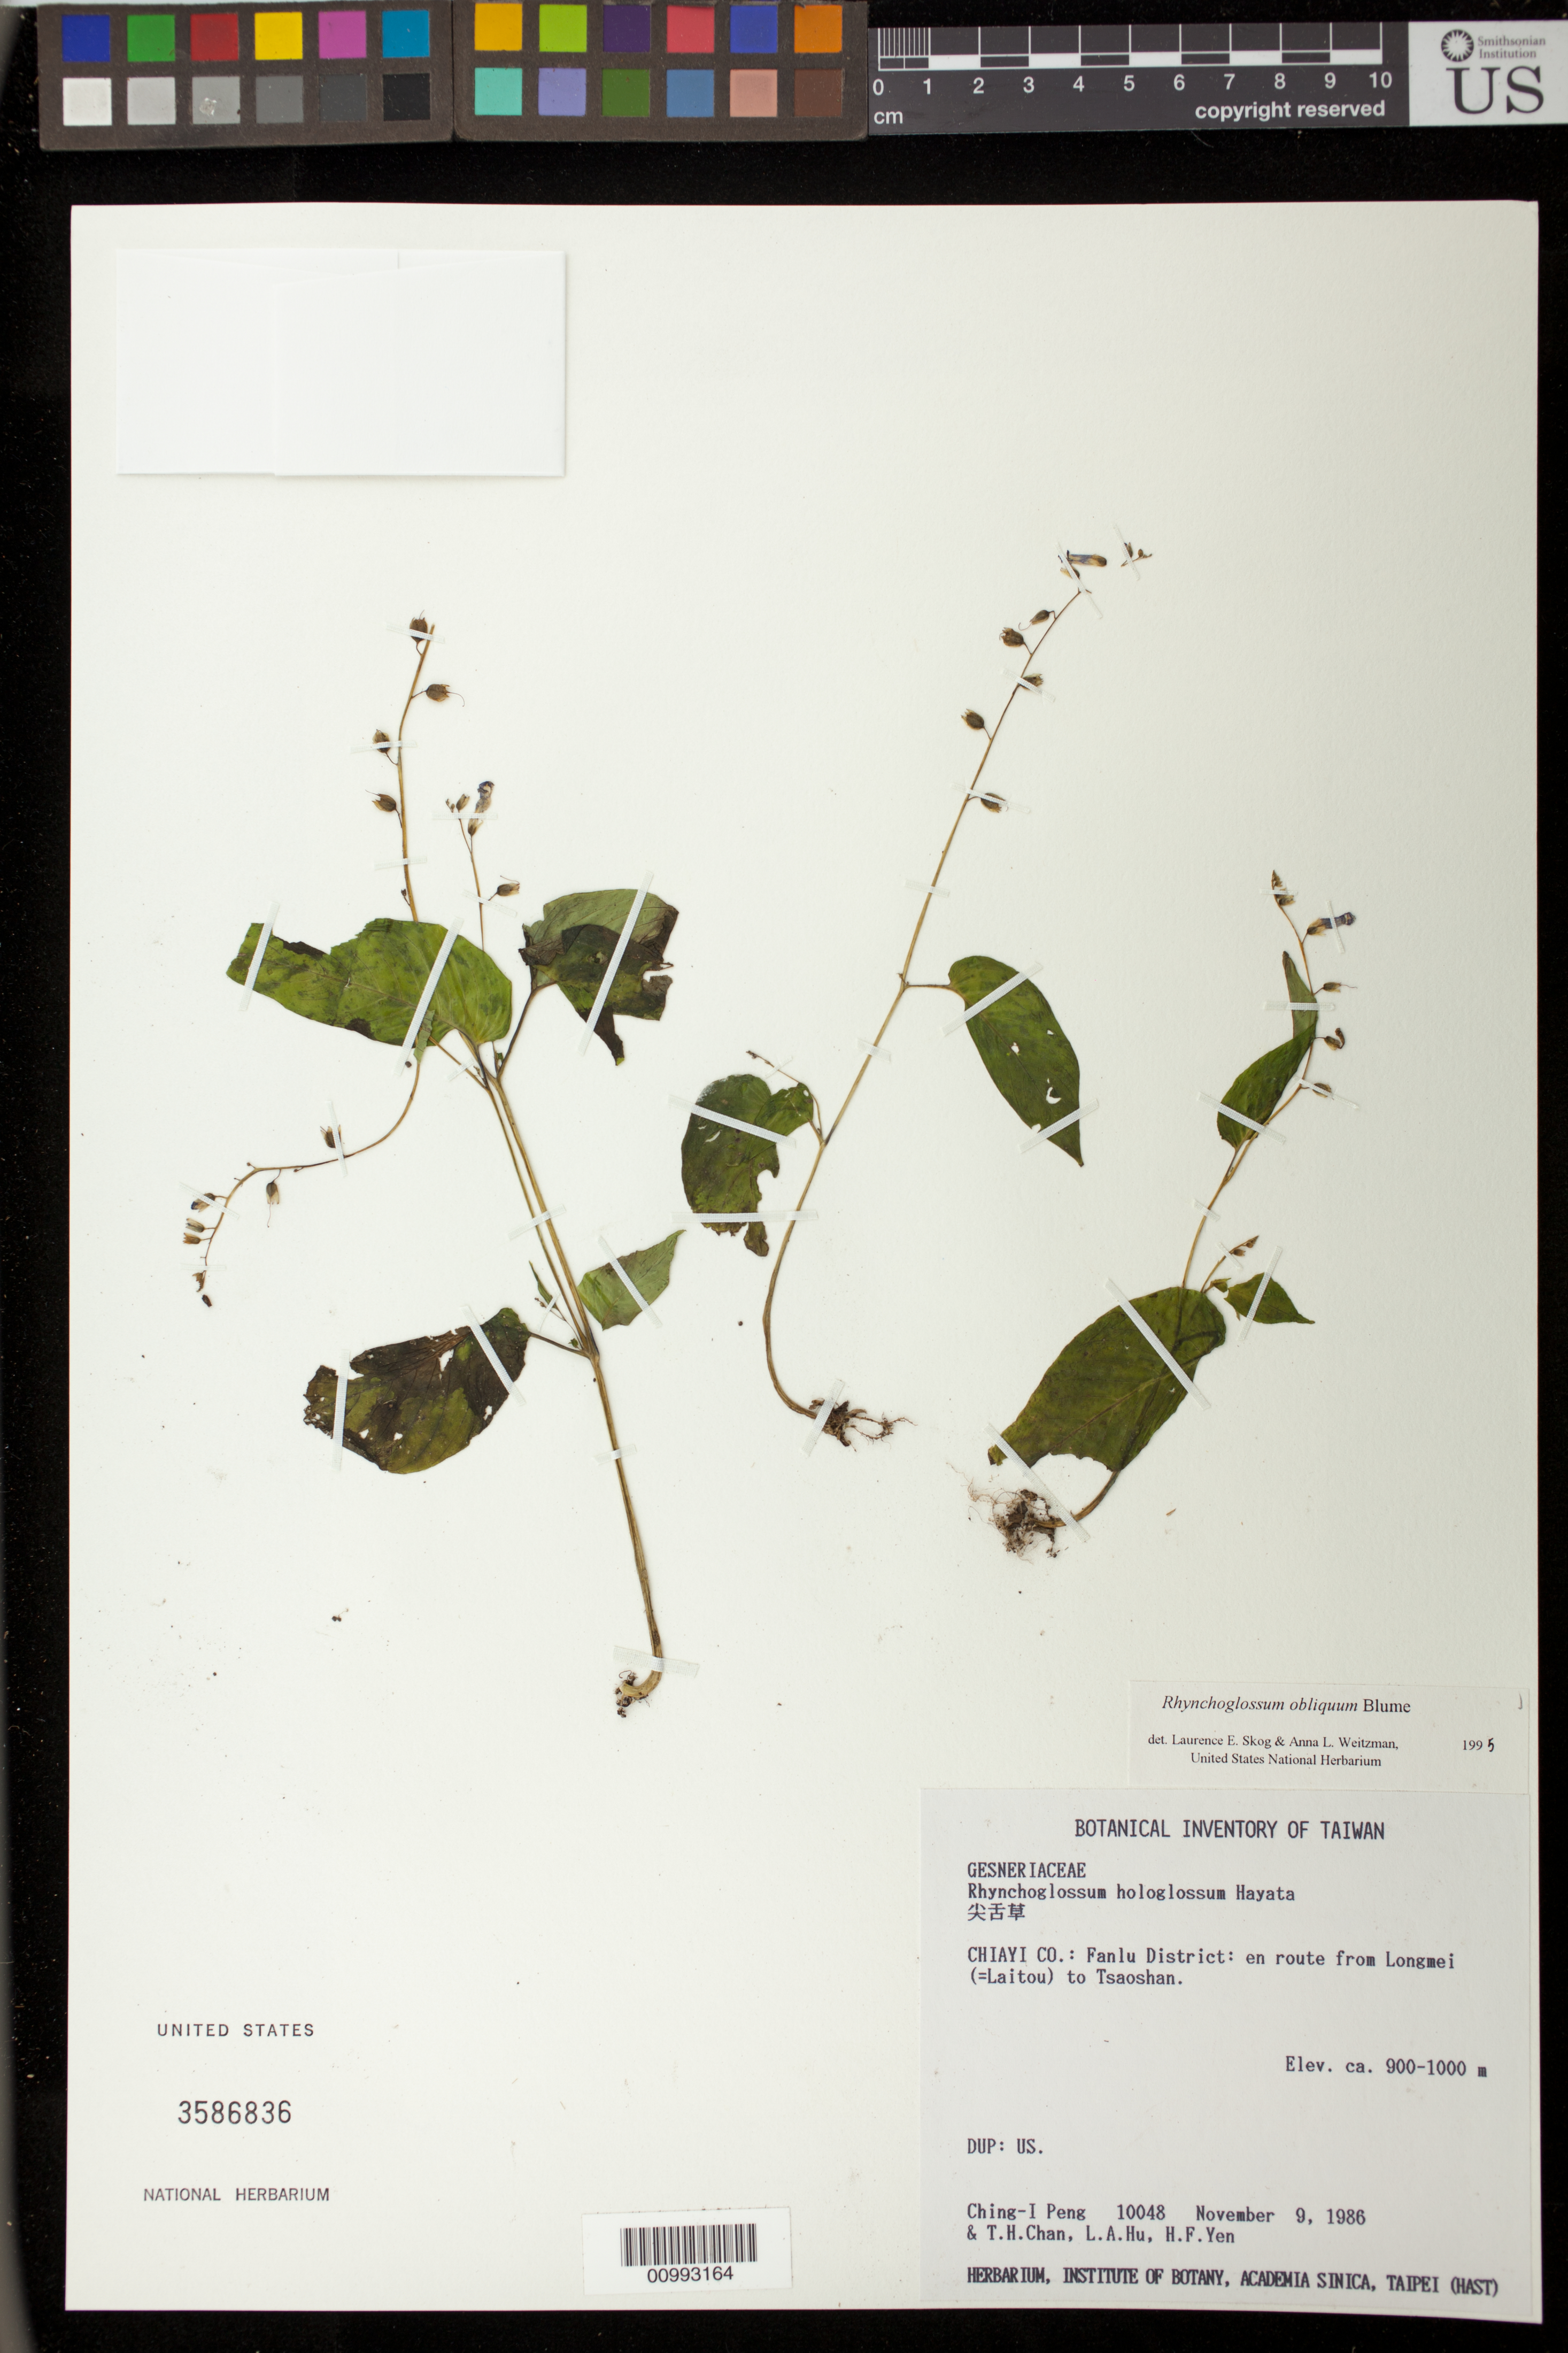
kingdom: Plantae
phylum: Tracheophyta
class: Magnoliopsida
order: Lamiales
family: Gesneriaceae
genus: Rhynchoglossum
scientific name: Rhynchoglossum obliquum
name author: Blume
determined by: Skog, L. E.; Weitzman, A. L.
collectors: C.-I Peng & et al.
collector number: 10048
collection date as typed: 09 Nov 1986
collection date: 1986-11-09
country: Taiwan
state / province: Chiayi City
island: Taiwan [Formosa]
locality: Chiayi Co.: Fanlu District: en route from Longmei (=Laitou) to Tsaoshan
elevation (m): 900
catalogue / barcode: US 3586836